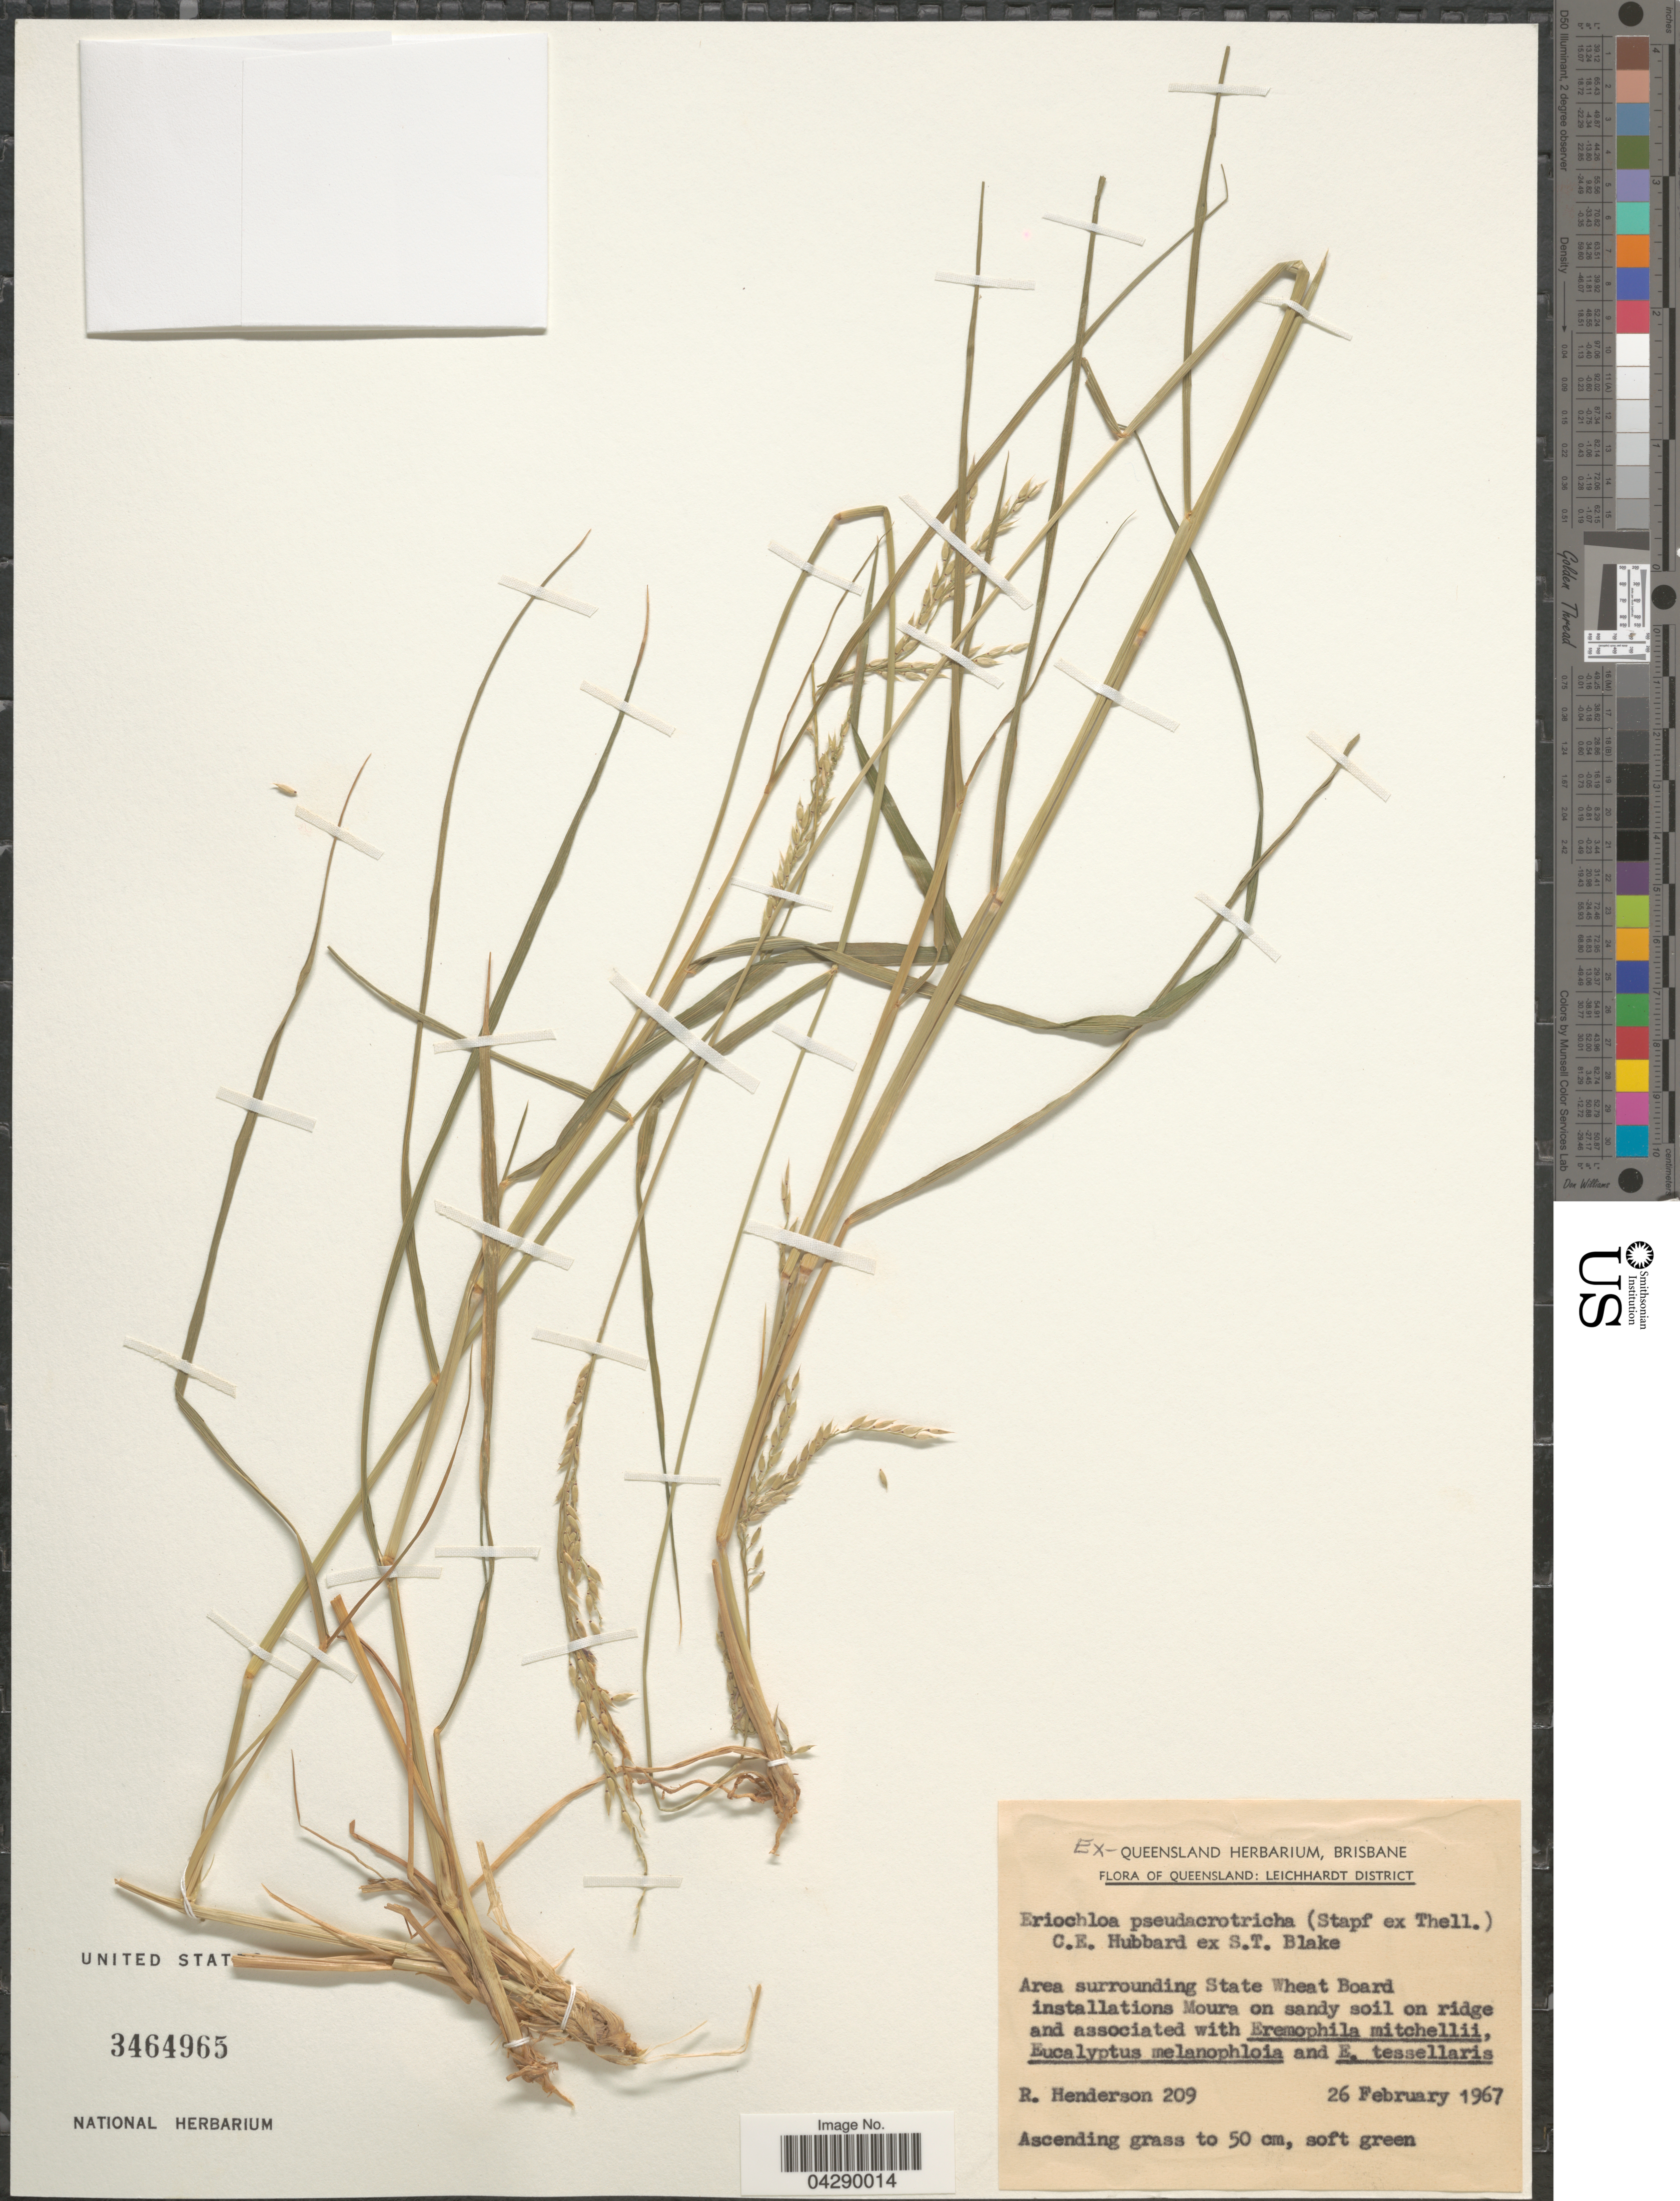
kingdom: Plantae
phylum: Tracheophyta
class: Liliopsida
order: Poales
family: Poaceae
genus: Eriochloa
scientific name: Eriochloa pseudoacrotricha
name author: (Stapf & Thell.) J.M. Black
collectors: R. Henderson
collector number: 209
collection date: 1967-02-26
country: Australia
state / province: Queensland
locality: Leichhardt District. Area surroundin State Wheat Board installation Moura on sandy soil on ridge.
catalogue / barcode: US 3464965